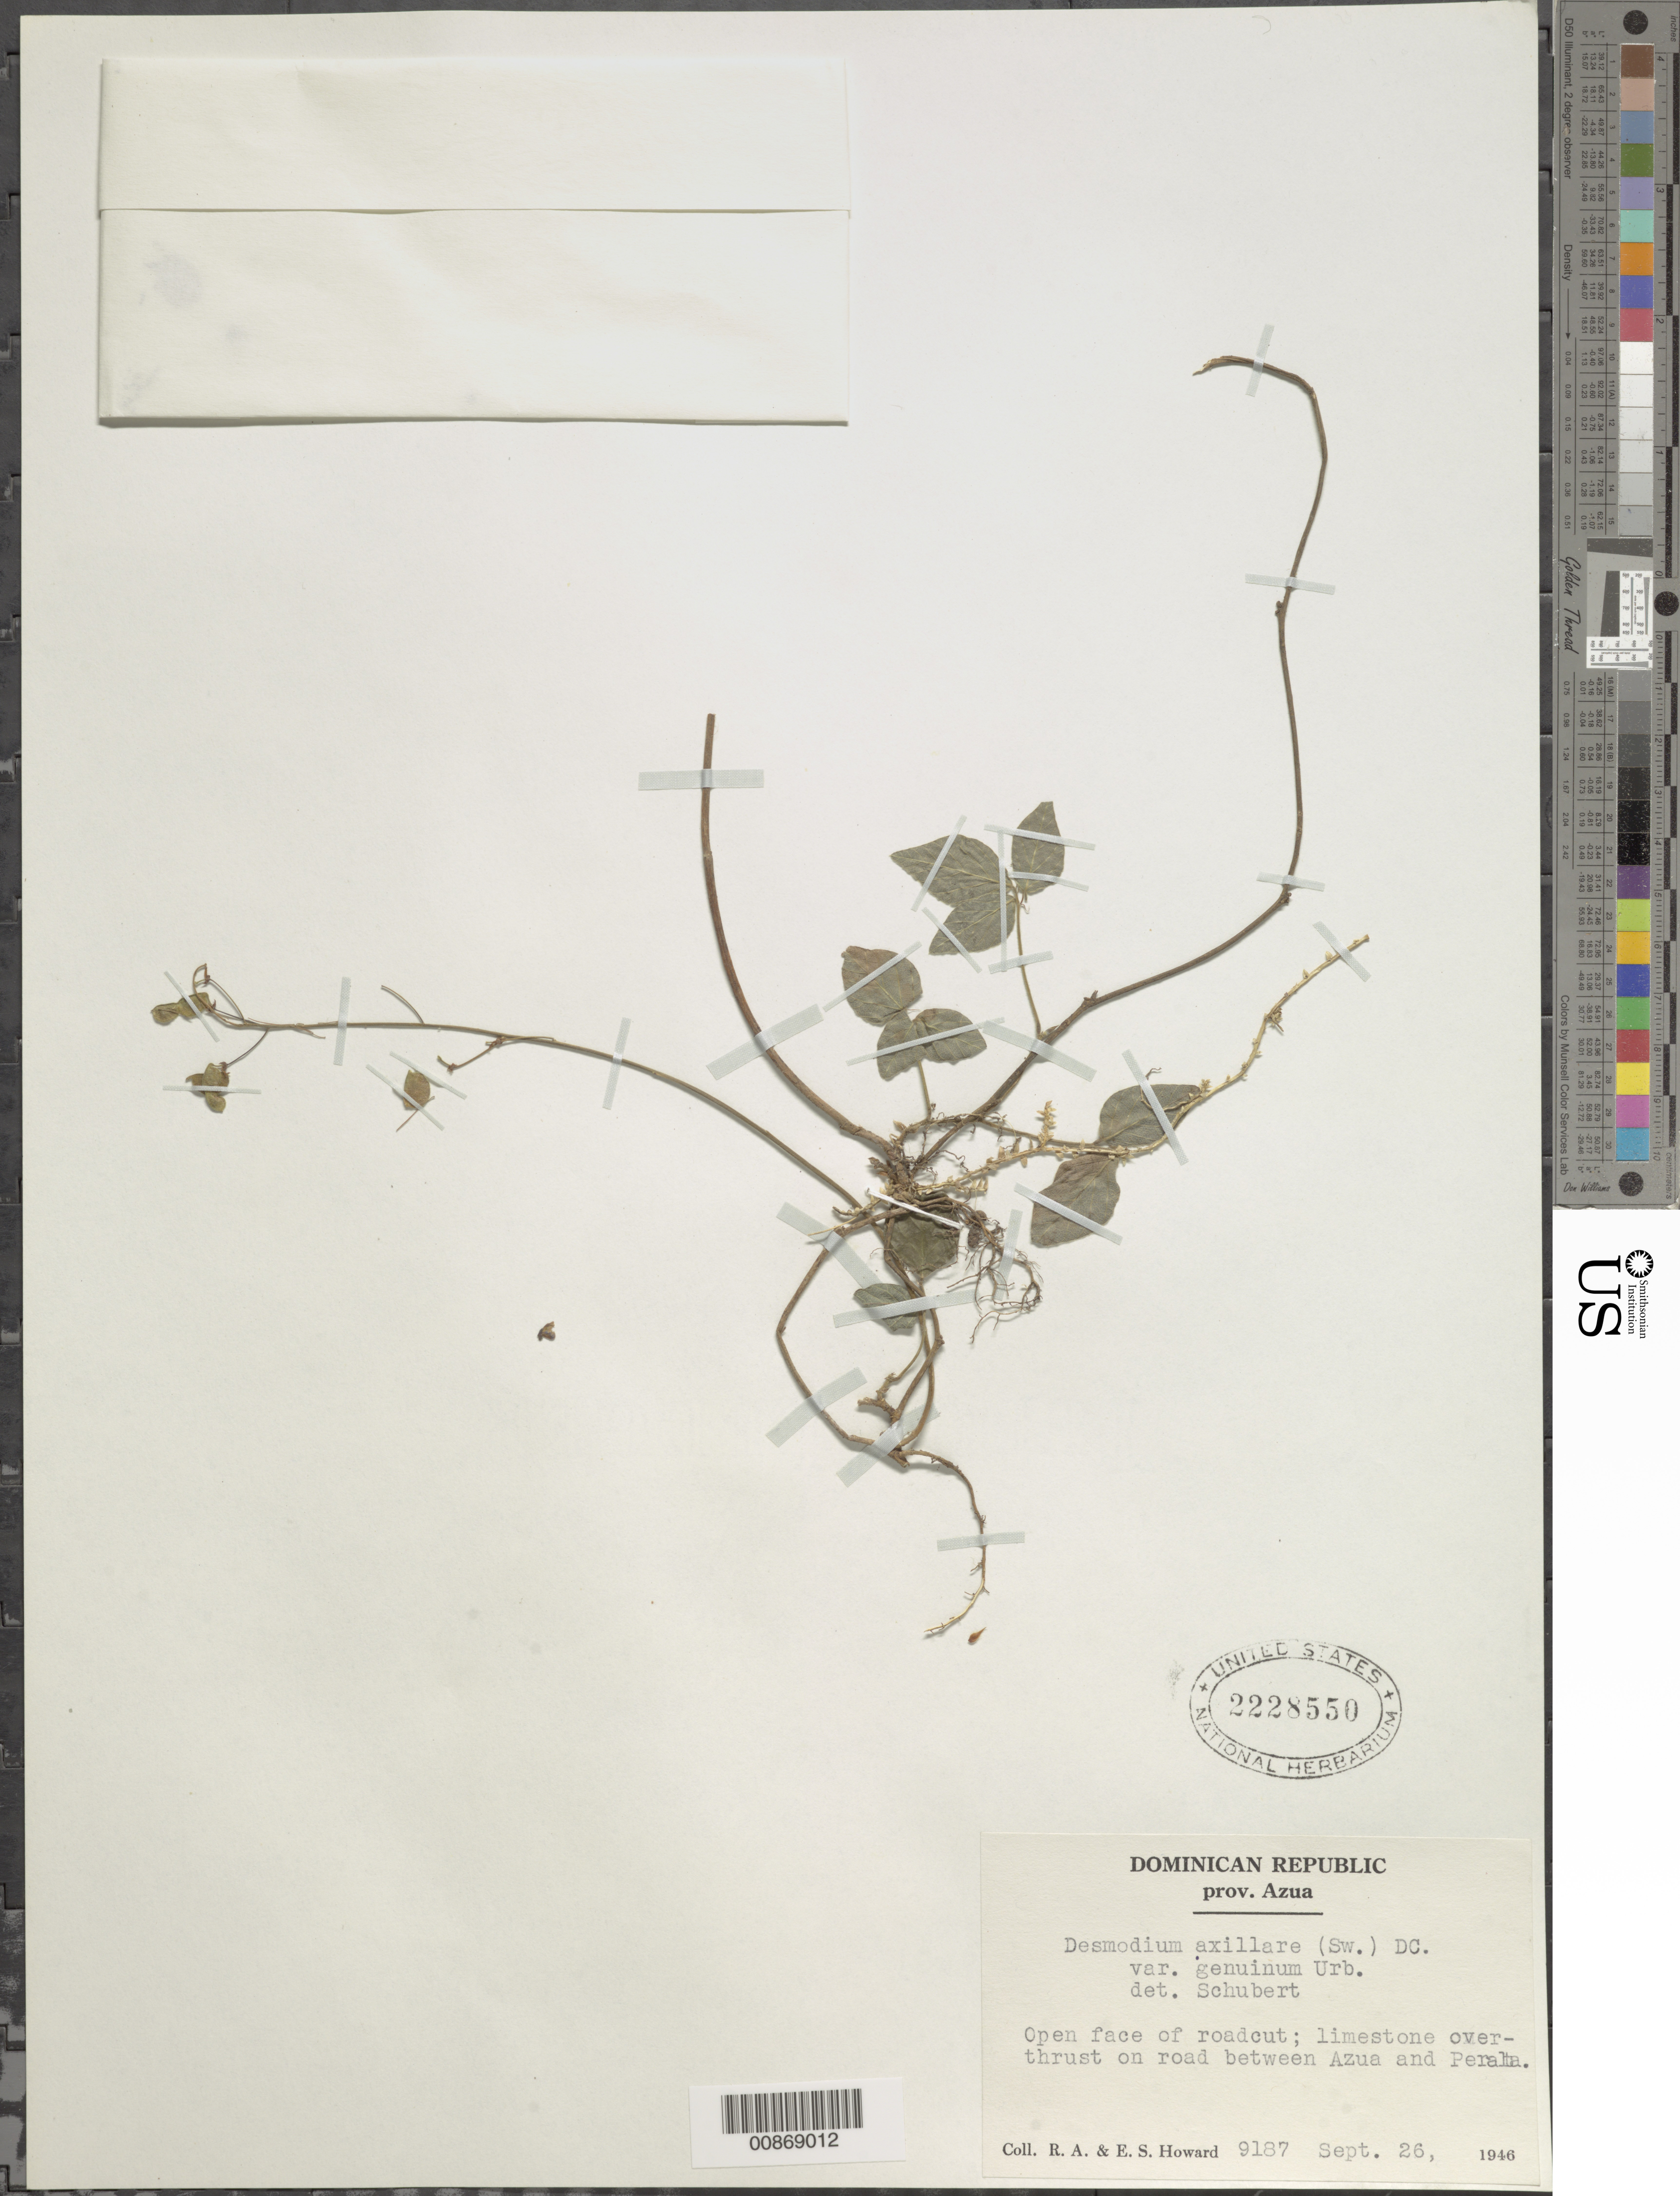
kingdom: Plantae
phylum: Tracheophyta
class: Magnoliopsida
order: Fabales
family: Fabaceae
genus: Desmodium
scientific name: Desmodium axillare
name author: (Sw.) DC.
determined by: Schubert, Bernice G.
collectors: R. A. Howard & E. S. Howard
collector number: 9187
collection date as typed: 26 Sep 1946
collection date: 1946-09-26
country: Dominican Republic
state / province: Azua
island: Hispaniola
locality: On road between Azua and Peralta.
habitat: Open face of roadcut; limestone over thrust on road.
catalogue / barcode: US 2228550